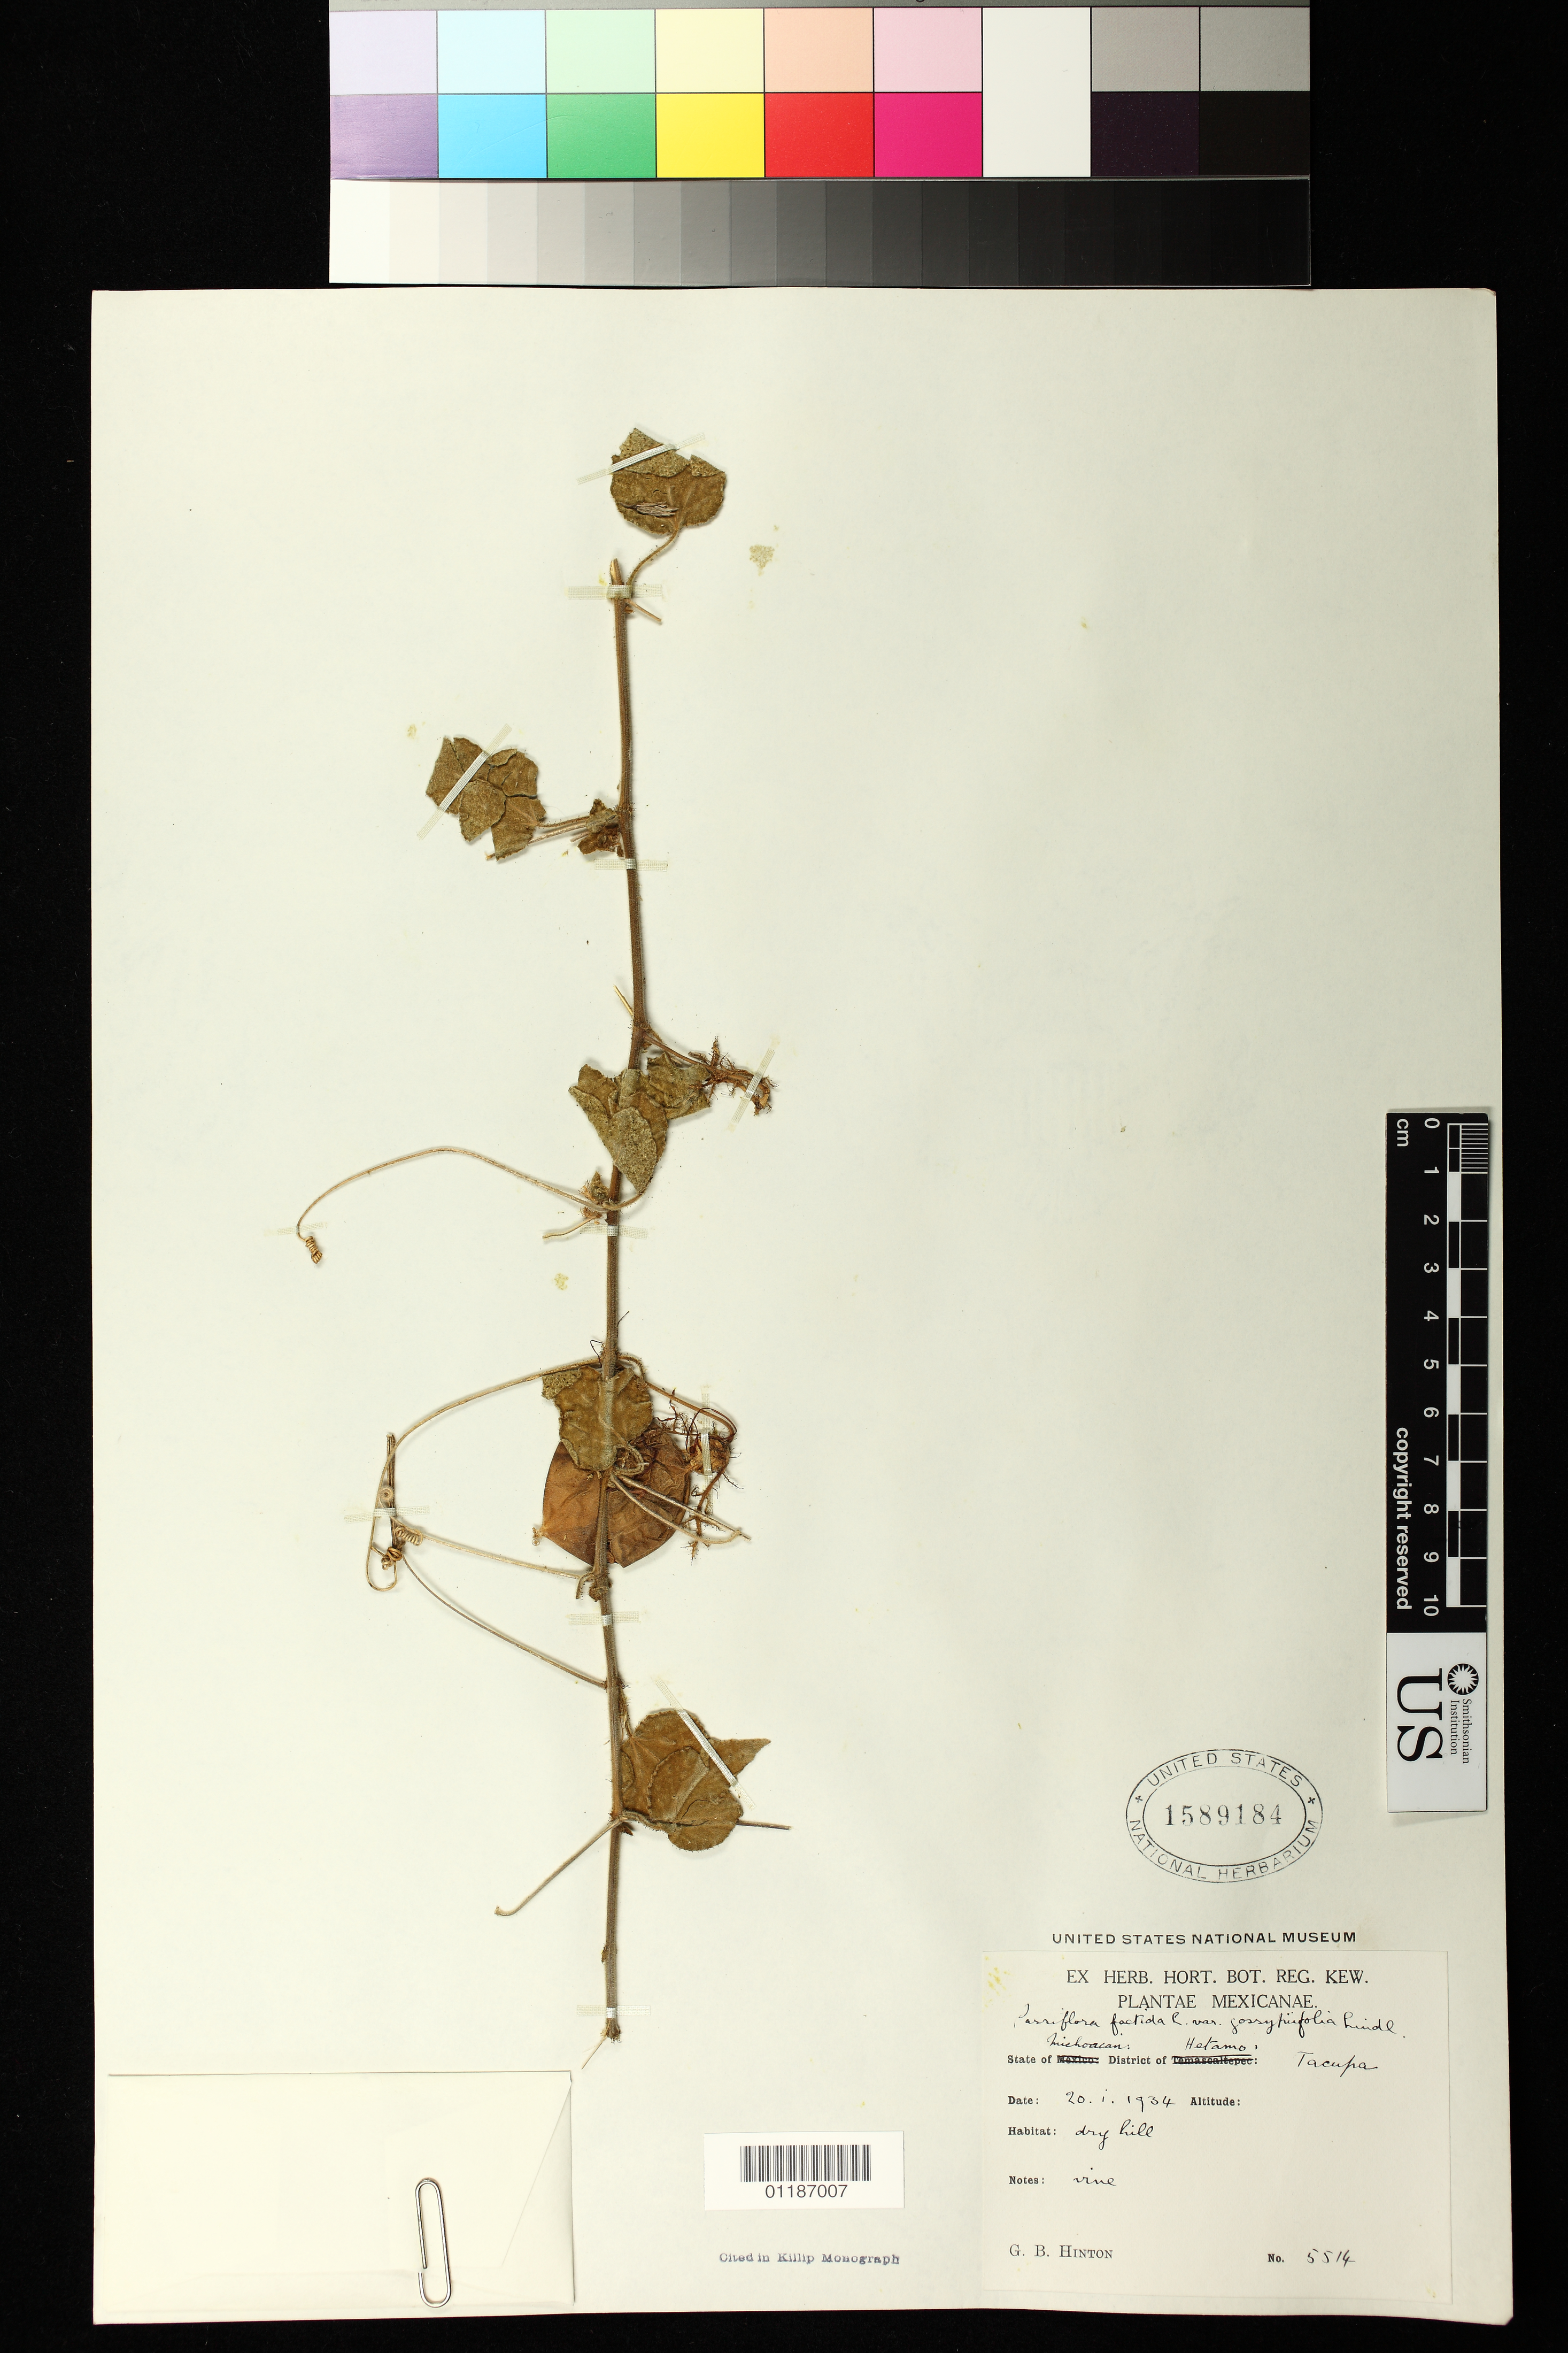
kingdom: Plantae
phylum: Tracheophyta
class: Magnoliopsida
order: Malpighiales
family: Passifloraceae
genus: Passiflora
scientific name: Passiflora foetida var. gossypiifolia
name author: (Desv.) Mast.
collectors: G. B. Hinton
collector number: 5514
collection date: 1934-01-20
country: Mexico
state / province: Michoacán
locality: District of Hetamo [Huetamo]: Tacupa.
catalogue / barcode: US 1589184